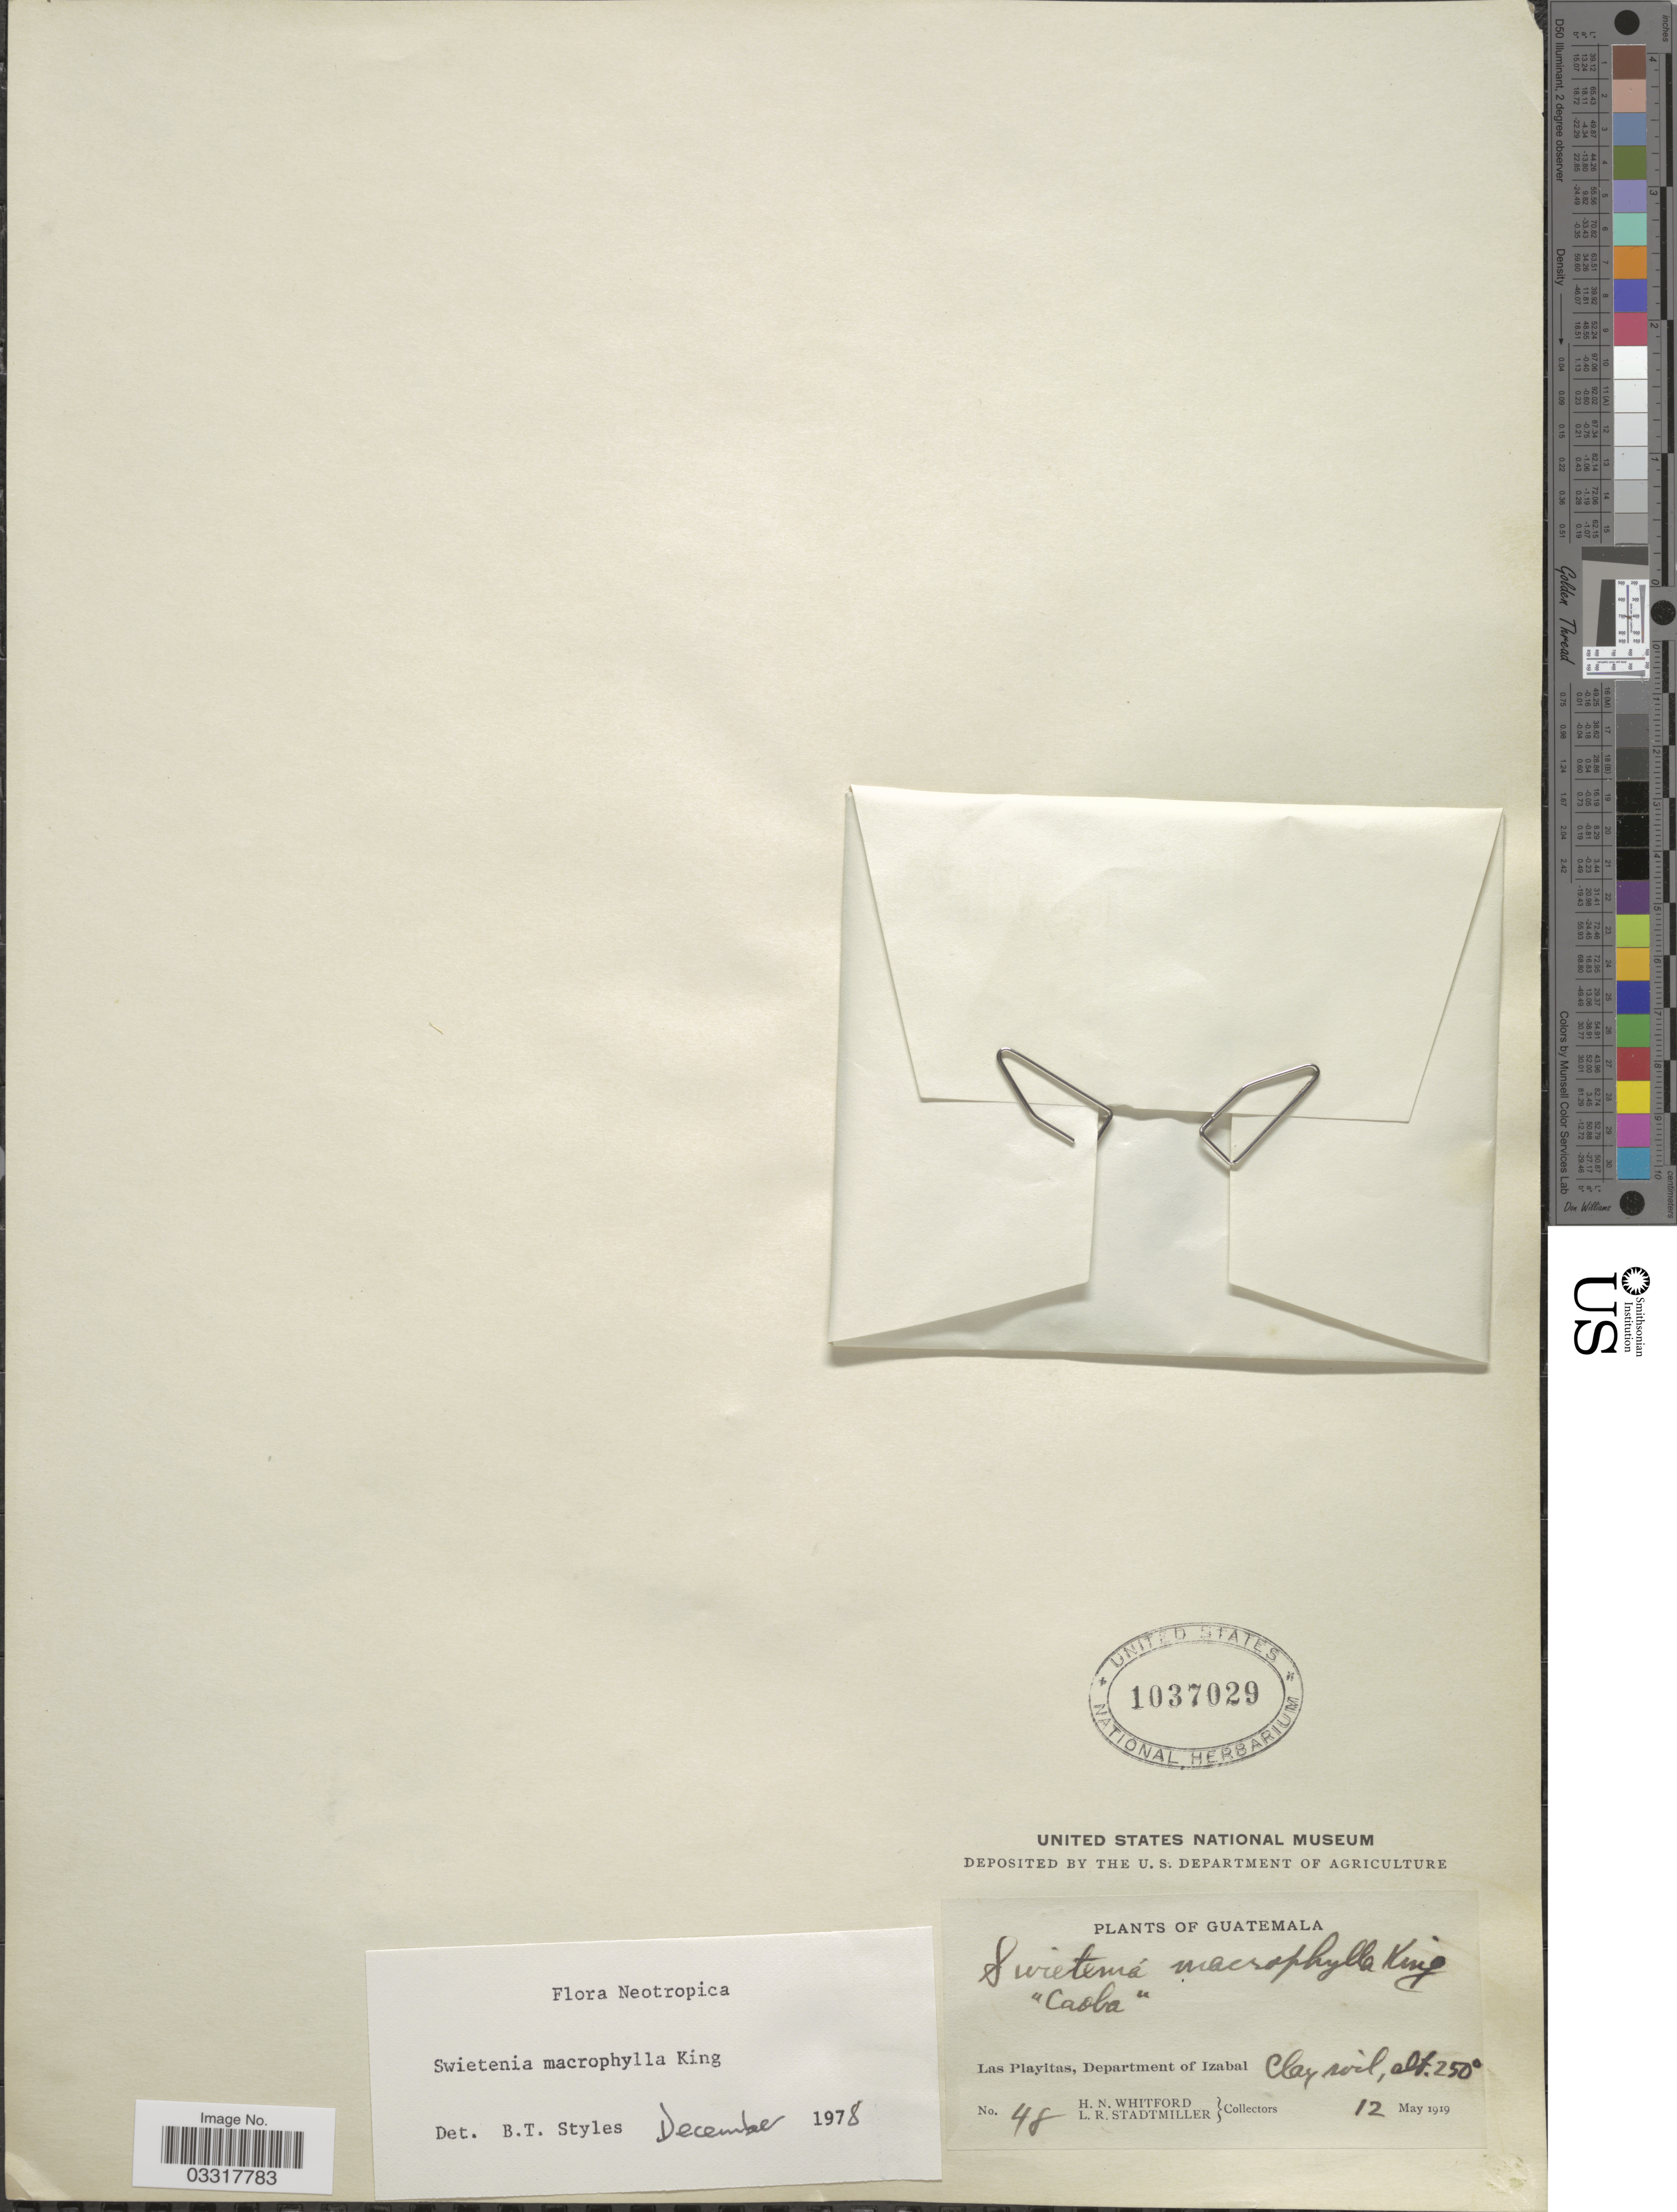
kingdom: Plantae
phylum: Tracheophyta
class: Magnoliopsida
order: Sapindales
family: Meliaceae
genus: Swietenia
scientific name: Swietenia macrophylla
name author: King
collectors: H. N. Whitford & L. Stadtmiller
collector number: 48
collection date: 1919-05-12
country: Guatemala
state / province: Izabal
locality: Las Playitas, Department of Izabal.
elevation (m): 76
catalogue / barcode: US 1037029